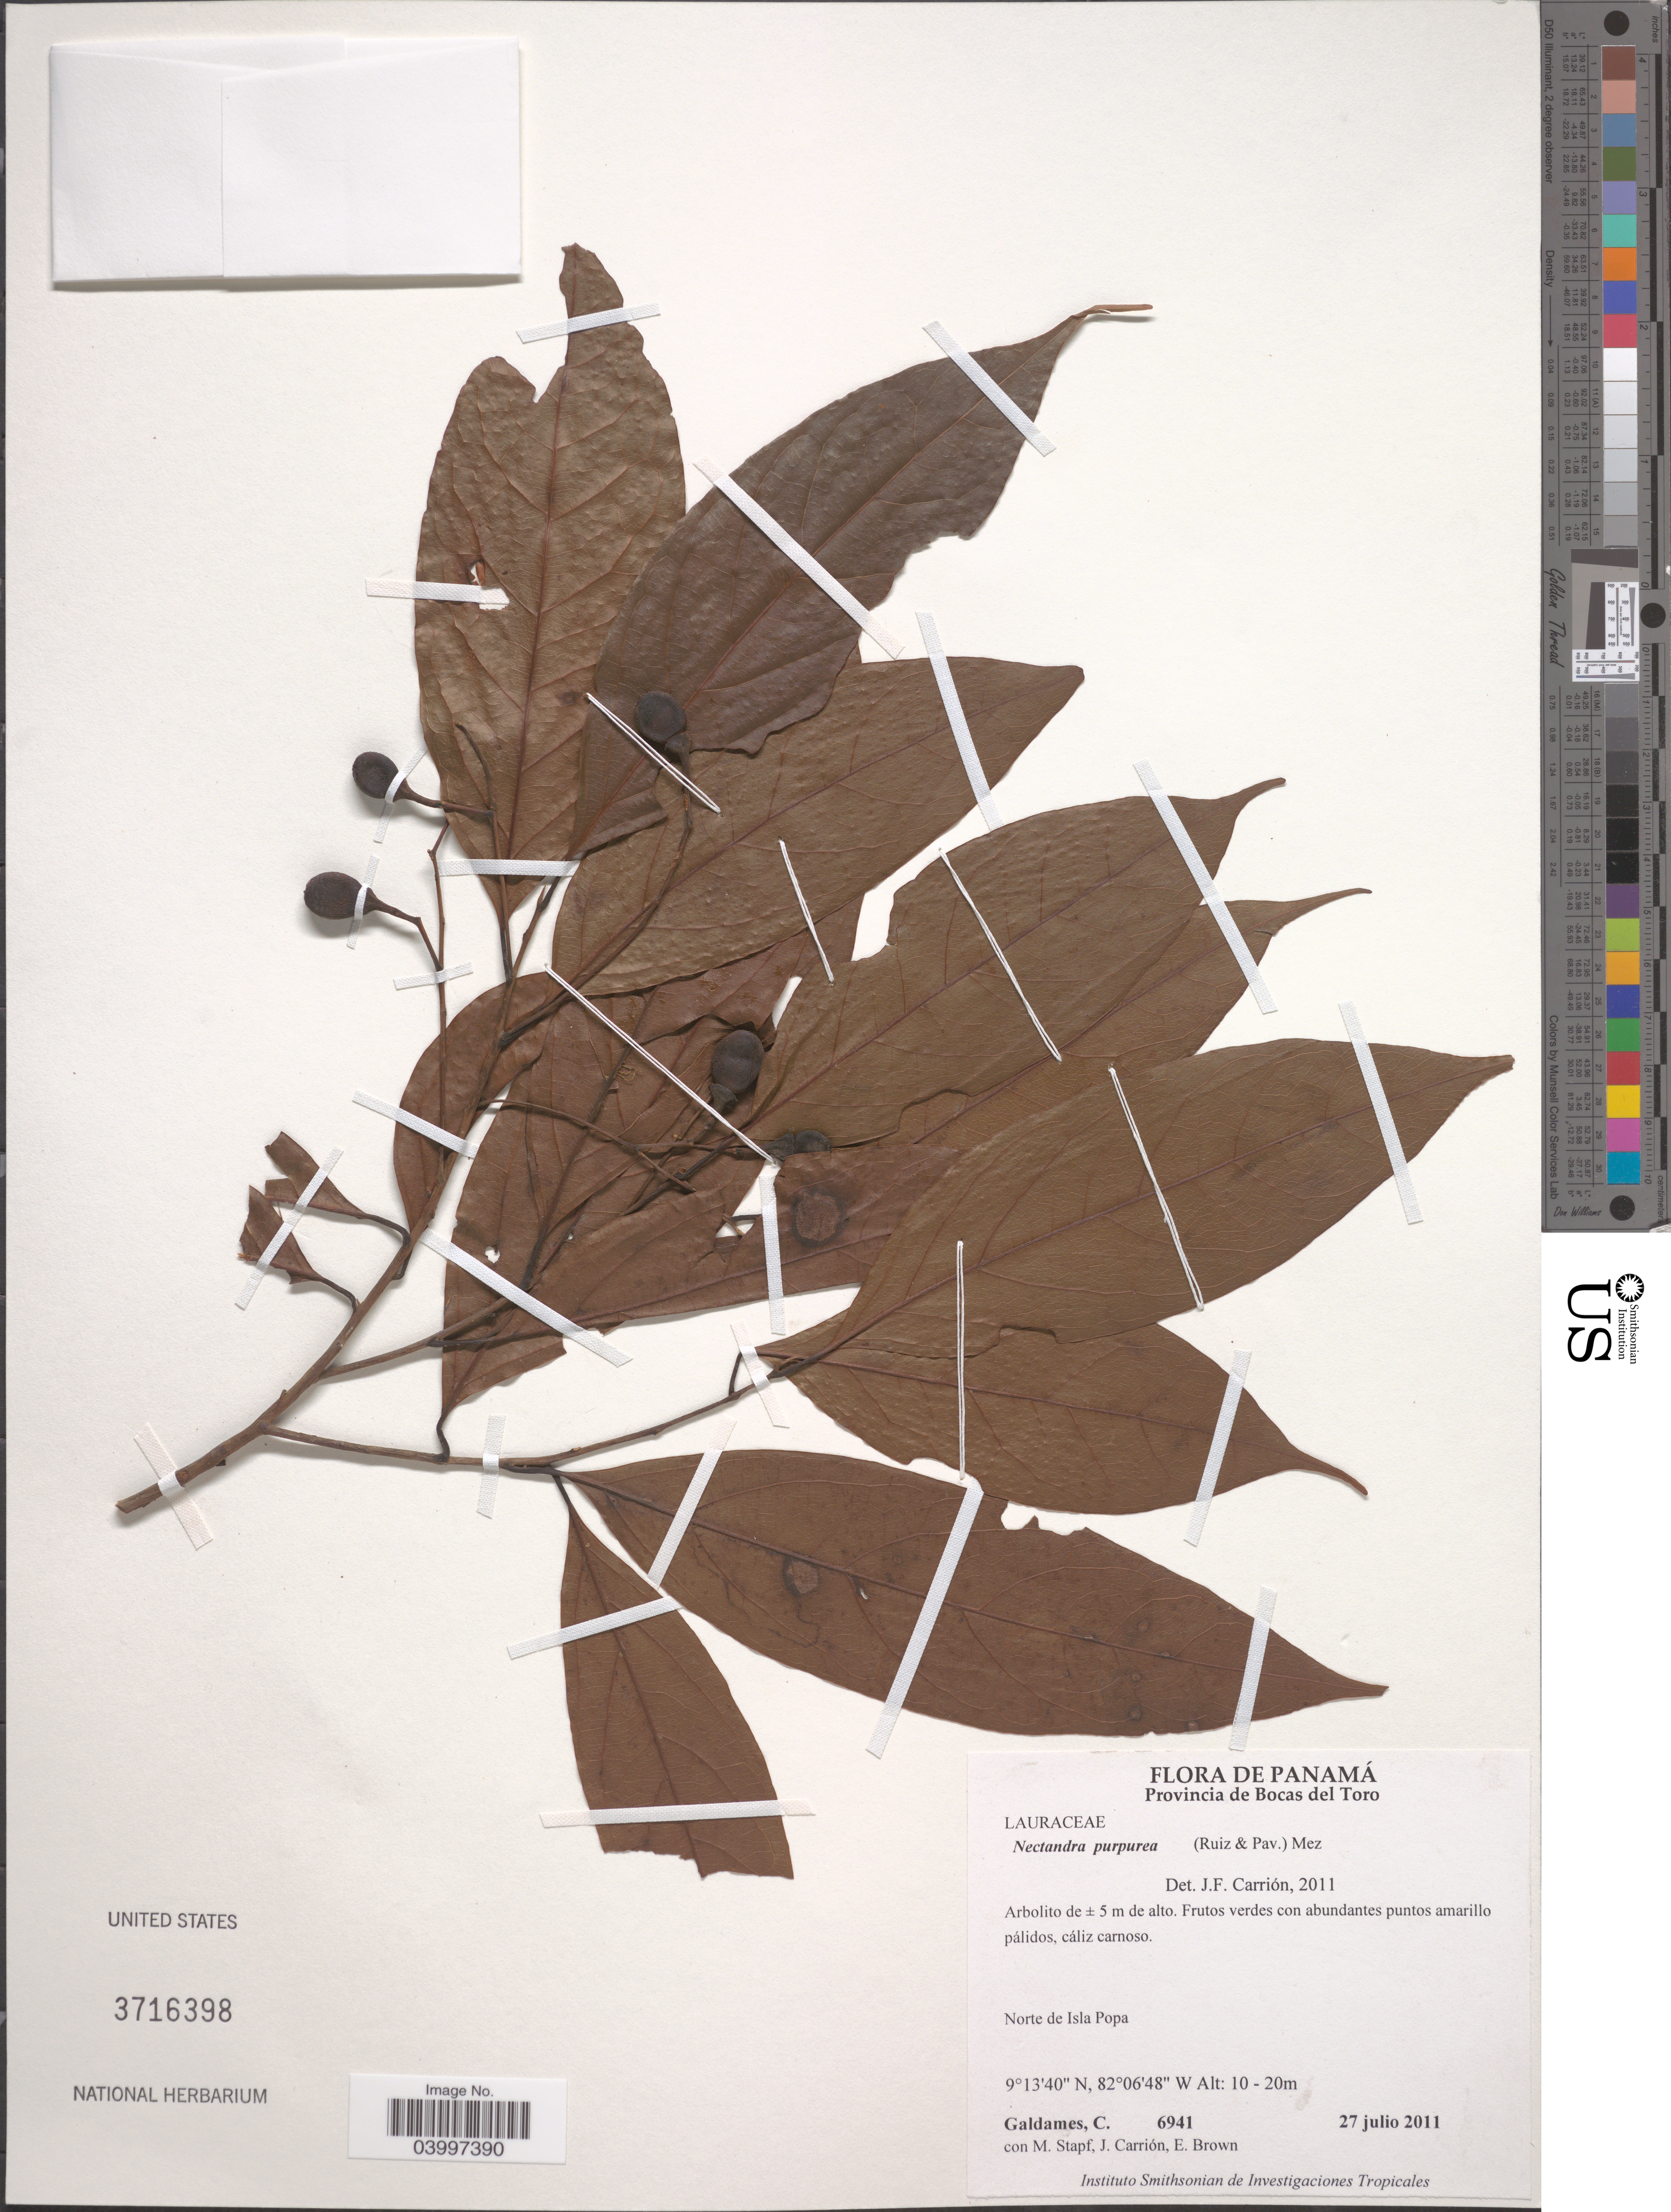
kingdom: Plantae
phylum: Tracheophyta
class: Magnoliopsida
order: Laurales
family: Lauraceae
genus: Nectandra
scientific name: Nectandra purpurea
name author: (Ruiz & Pav.) Mez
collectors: C. Galdames, M. Stapf, J. F. Carrión & E. Brown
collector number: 6941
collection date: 2011-07-27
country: Panama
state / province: Bocas del Toro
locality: Norte de Isla Popa.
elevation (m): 10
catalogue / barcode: US 3716398